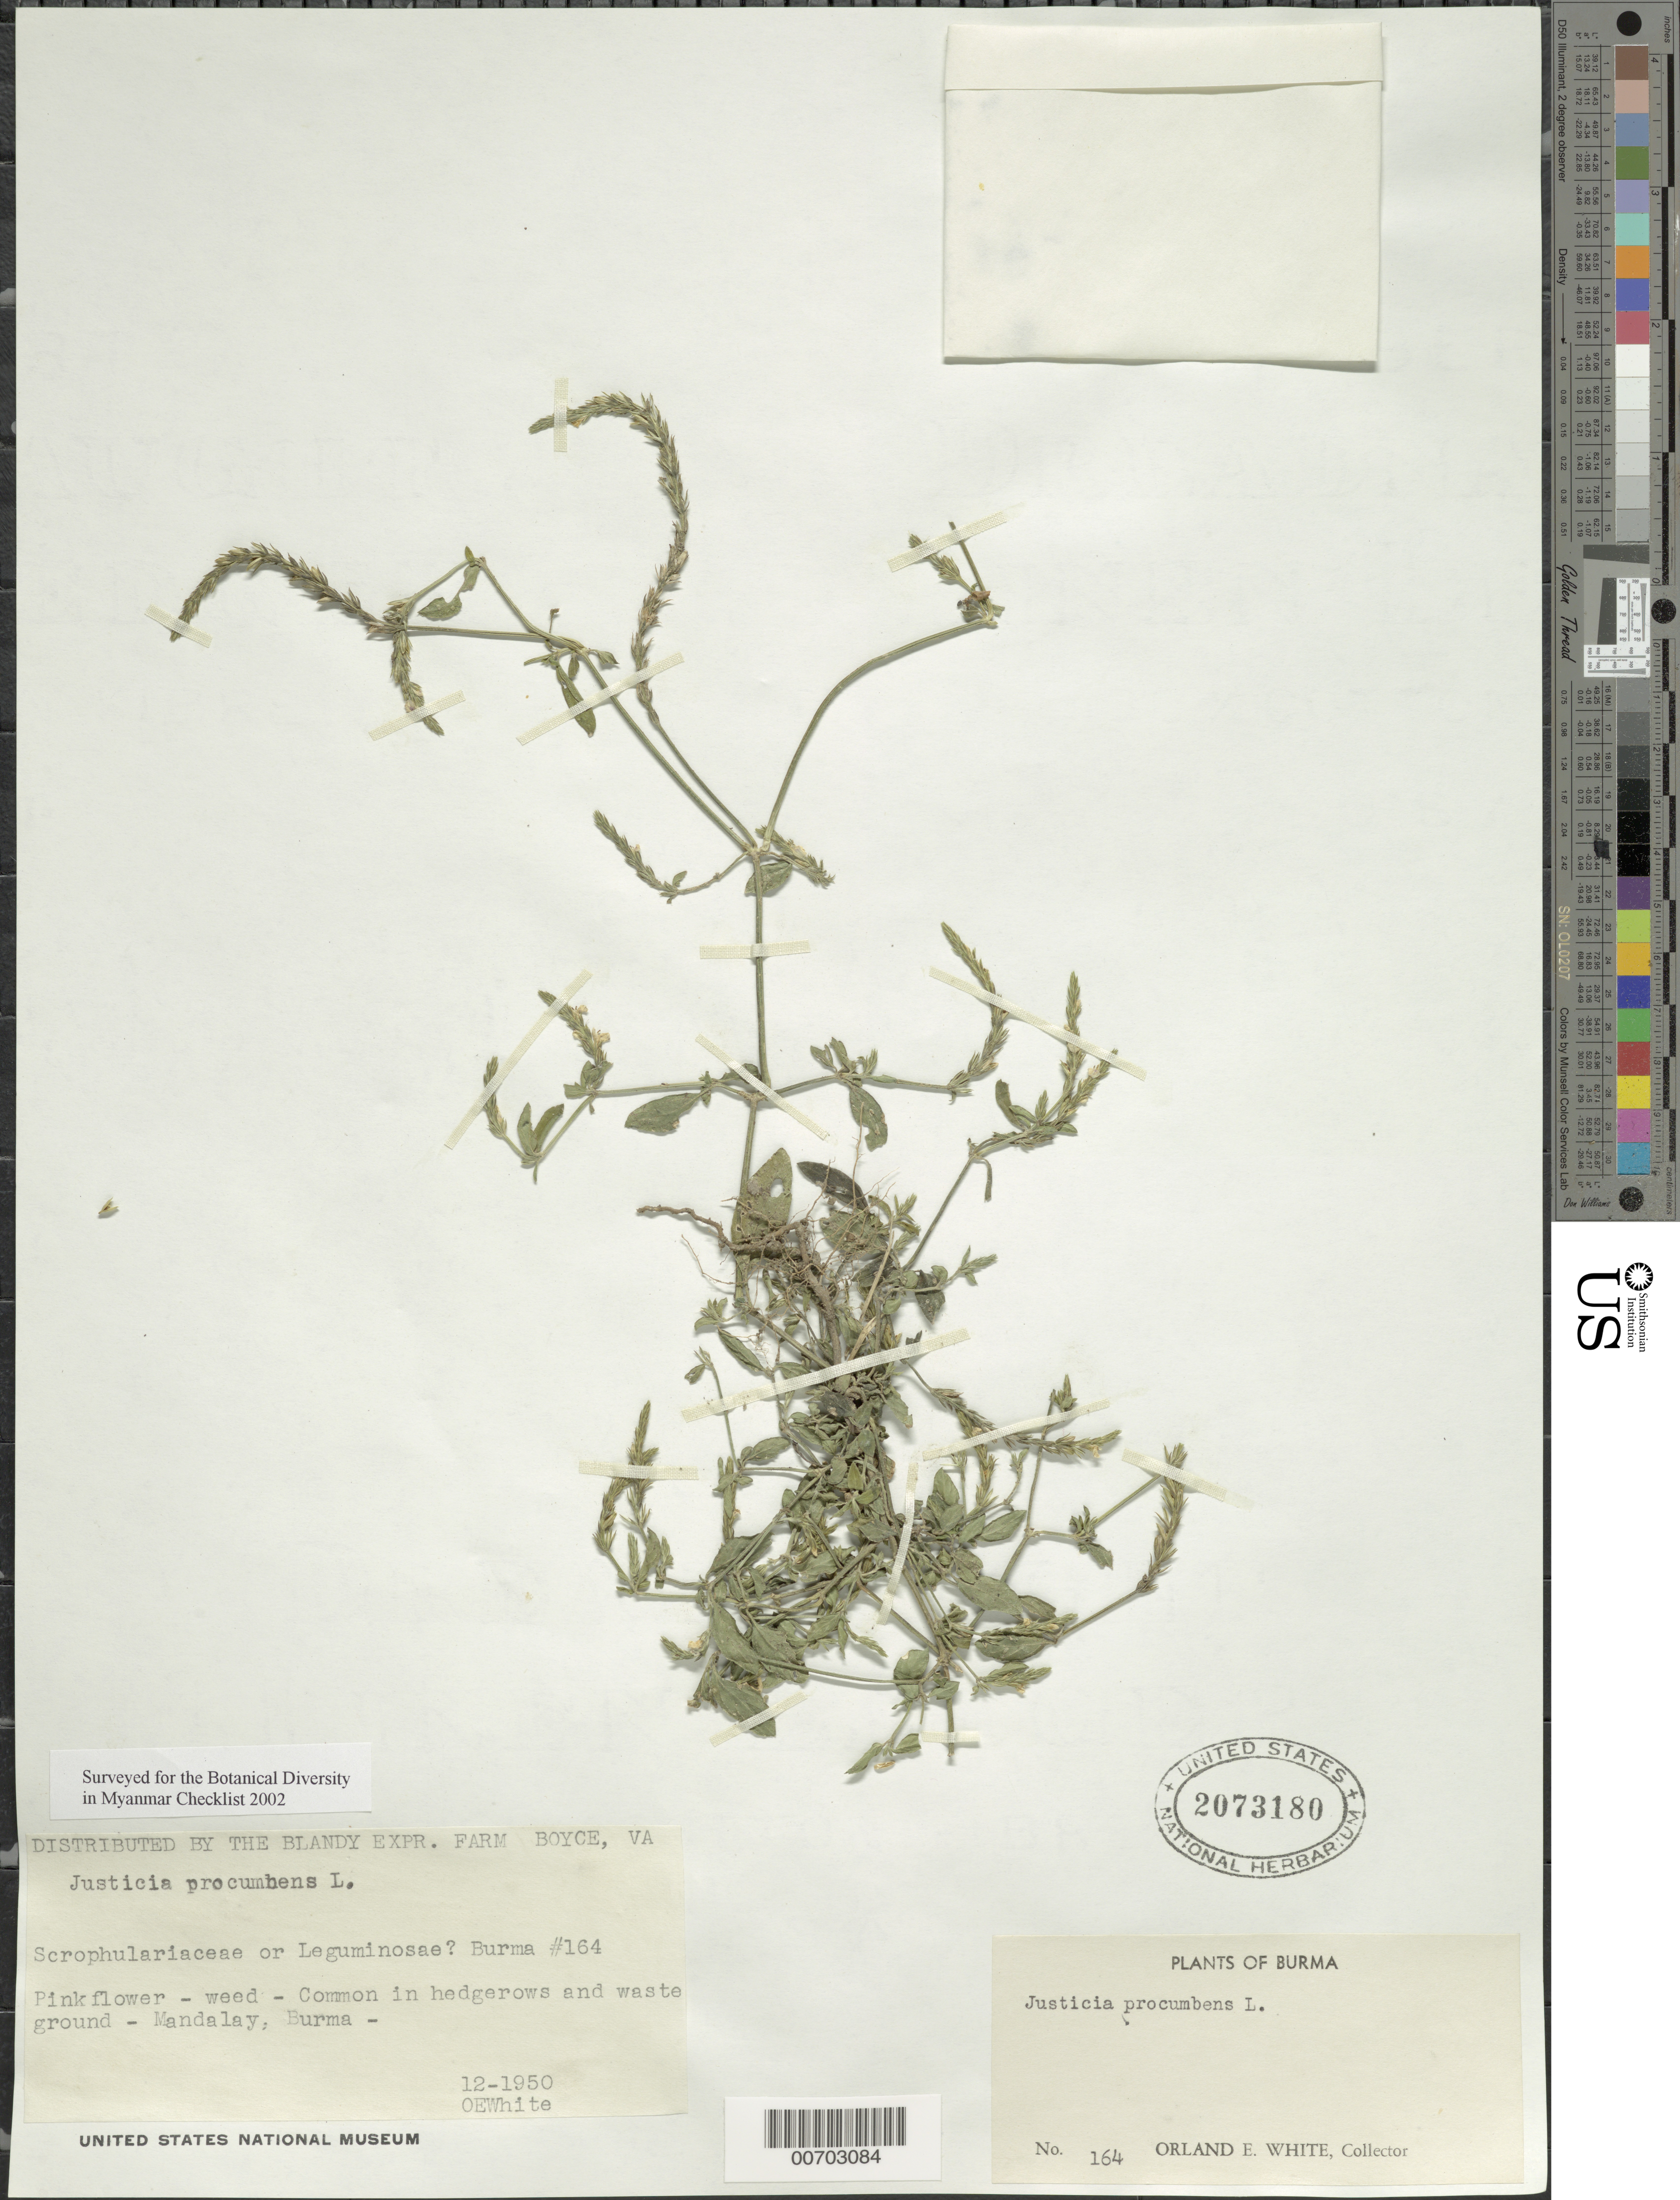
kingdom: Plantae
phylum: Tracheophyta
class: Magnoliopsida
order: Lamiales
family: Acanthaceae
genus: Justicia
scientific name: Justicia procumbens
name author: L.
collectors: O. E. White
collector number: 164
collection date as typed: Dec 1950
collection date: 1950-12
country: Myanmar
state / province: Mandalay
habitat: Hedgerows and waste ground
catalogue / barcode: US 2073180